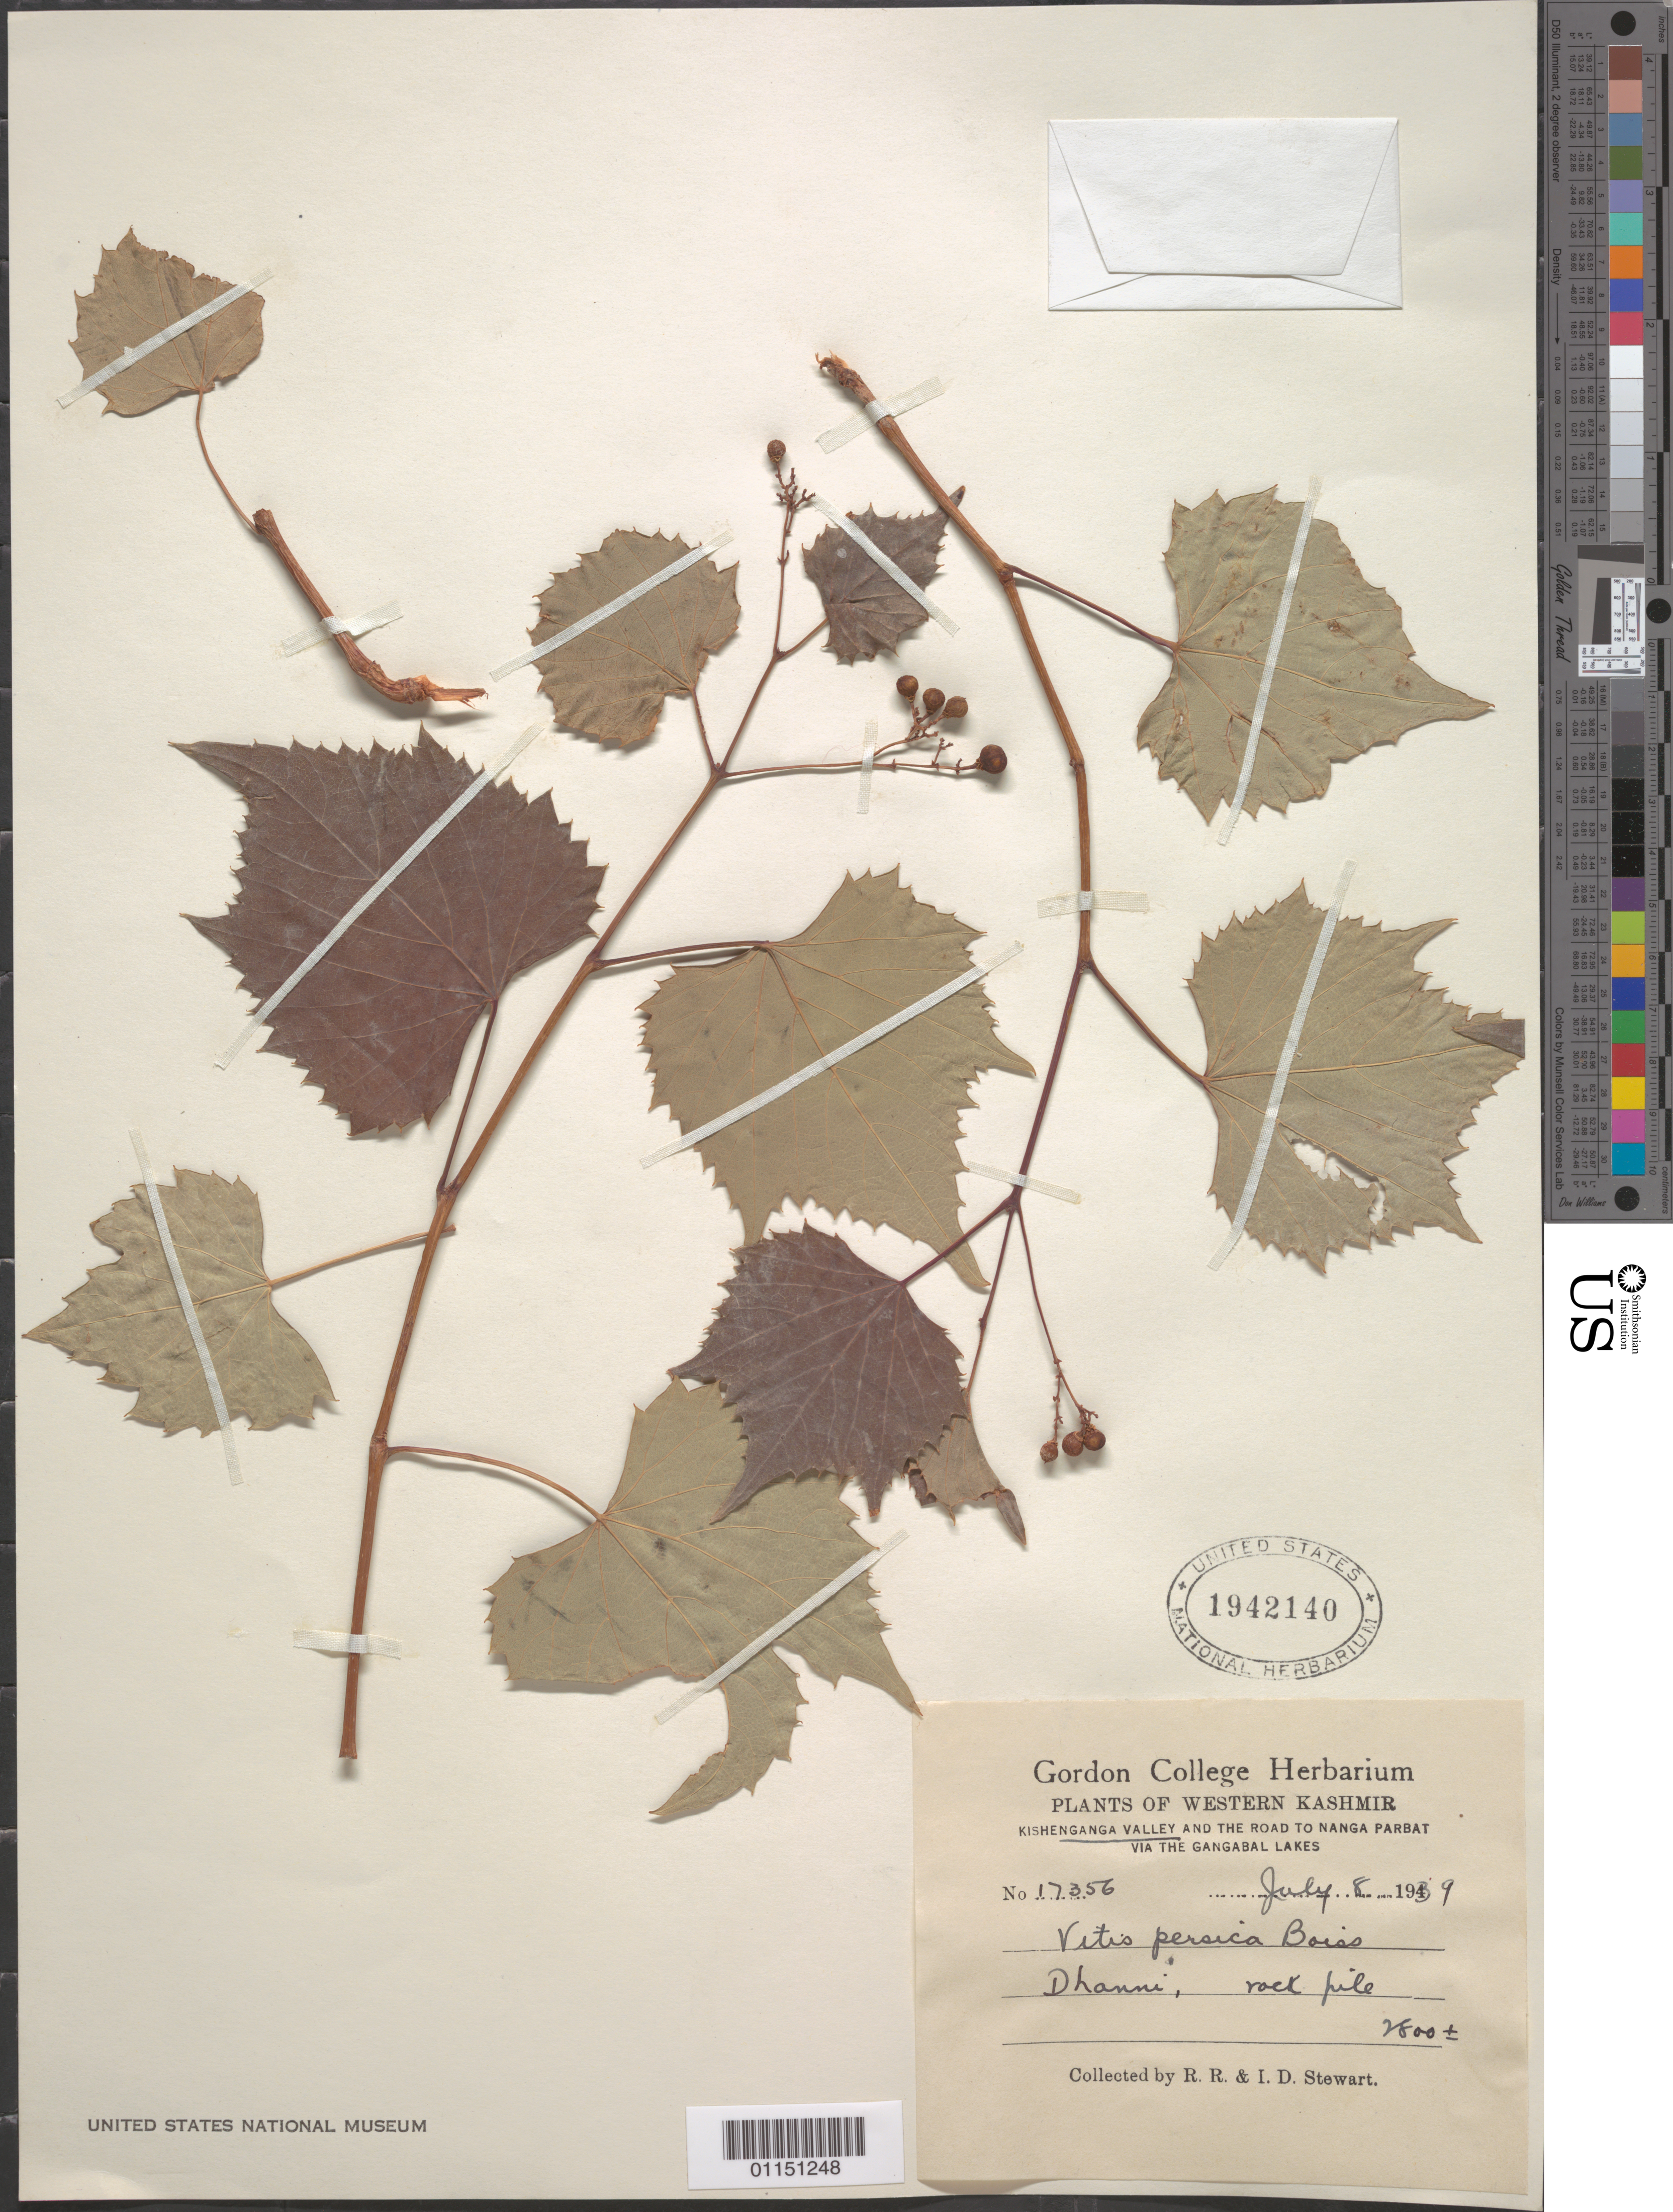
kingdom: Plantae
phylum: Tracheophyta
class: Magnoliopsida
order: Vitales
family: Vitaceae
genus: Vitis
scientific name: Vitis persica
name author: Boiss.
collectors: R. R. Stewart & I. Stewart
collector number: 17356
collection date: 1939-07-08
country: India / Pakistan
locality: Kishenganga Valley. Kashmir.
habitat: Rock pile.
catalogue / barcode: US 1942140